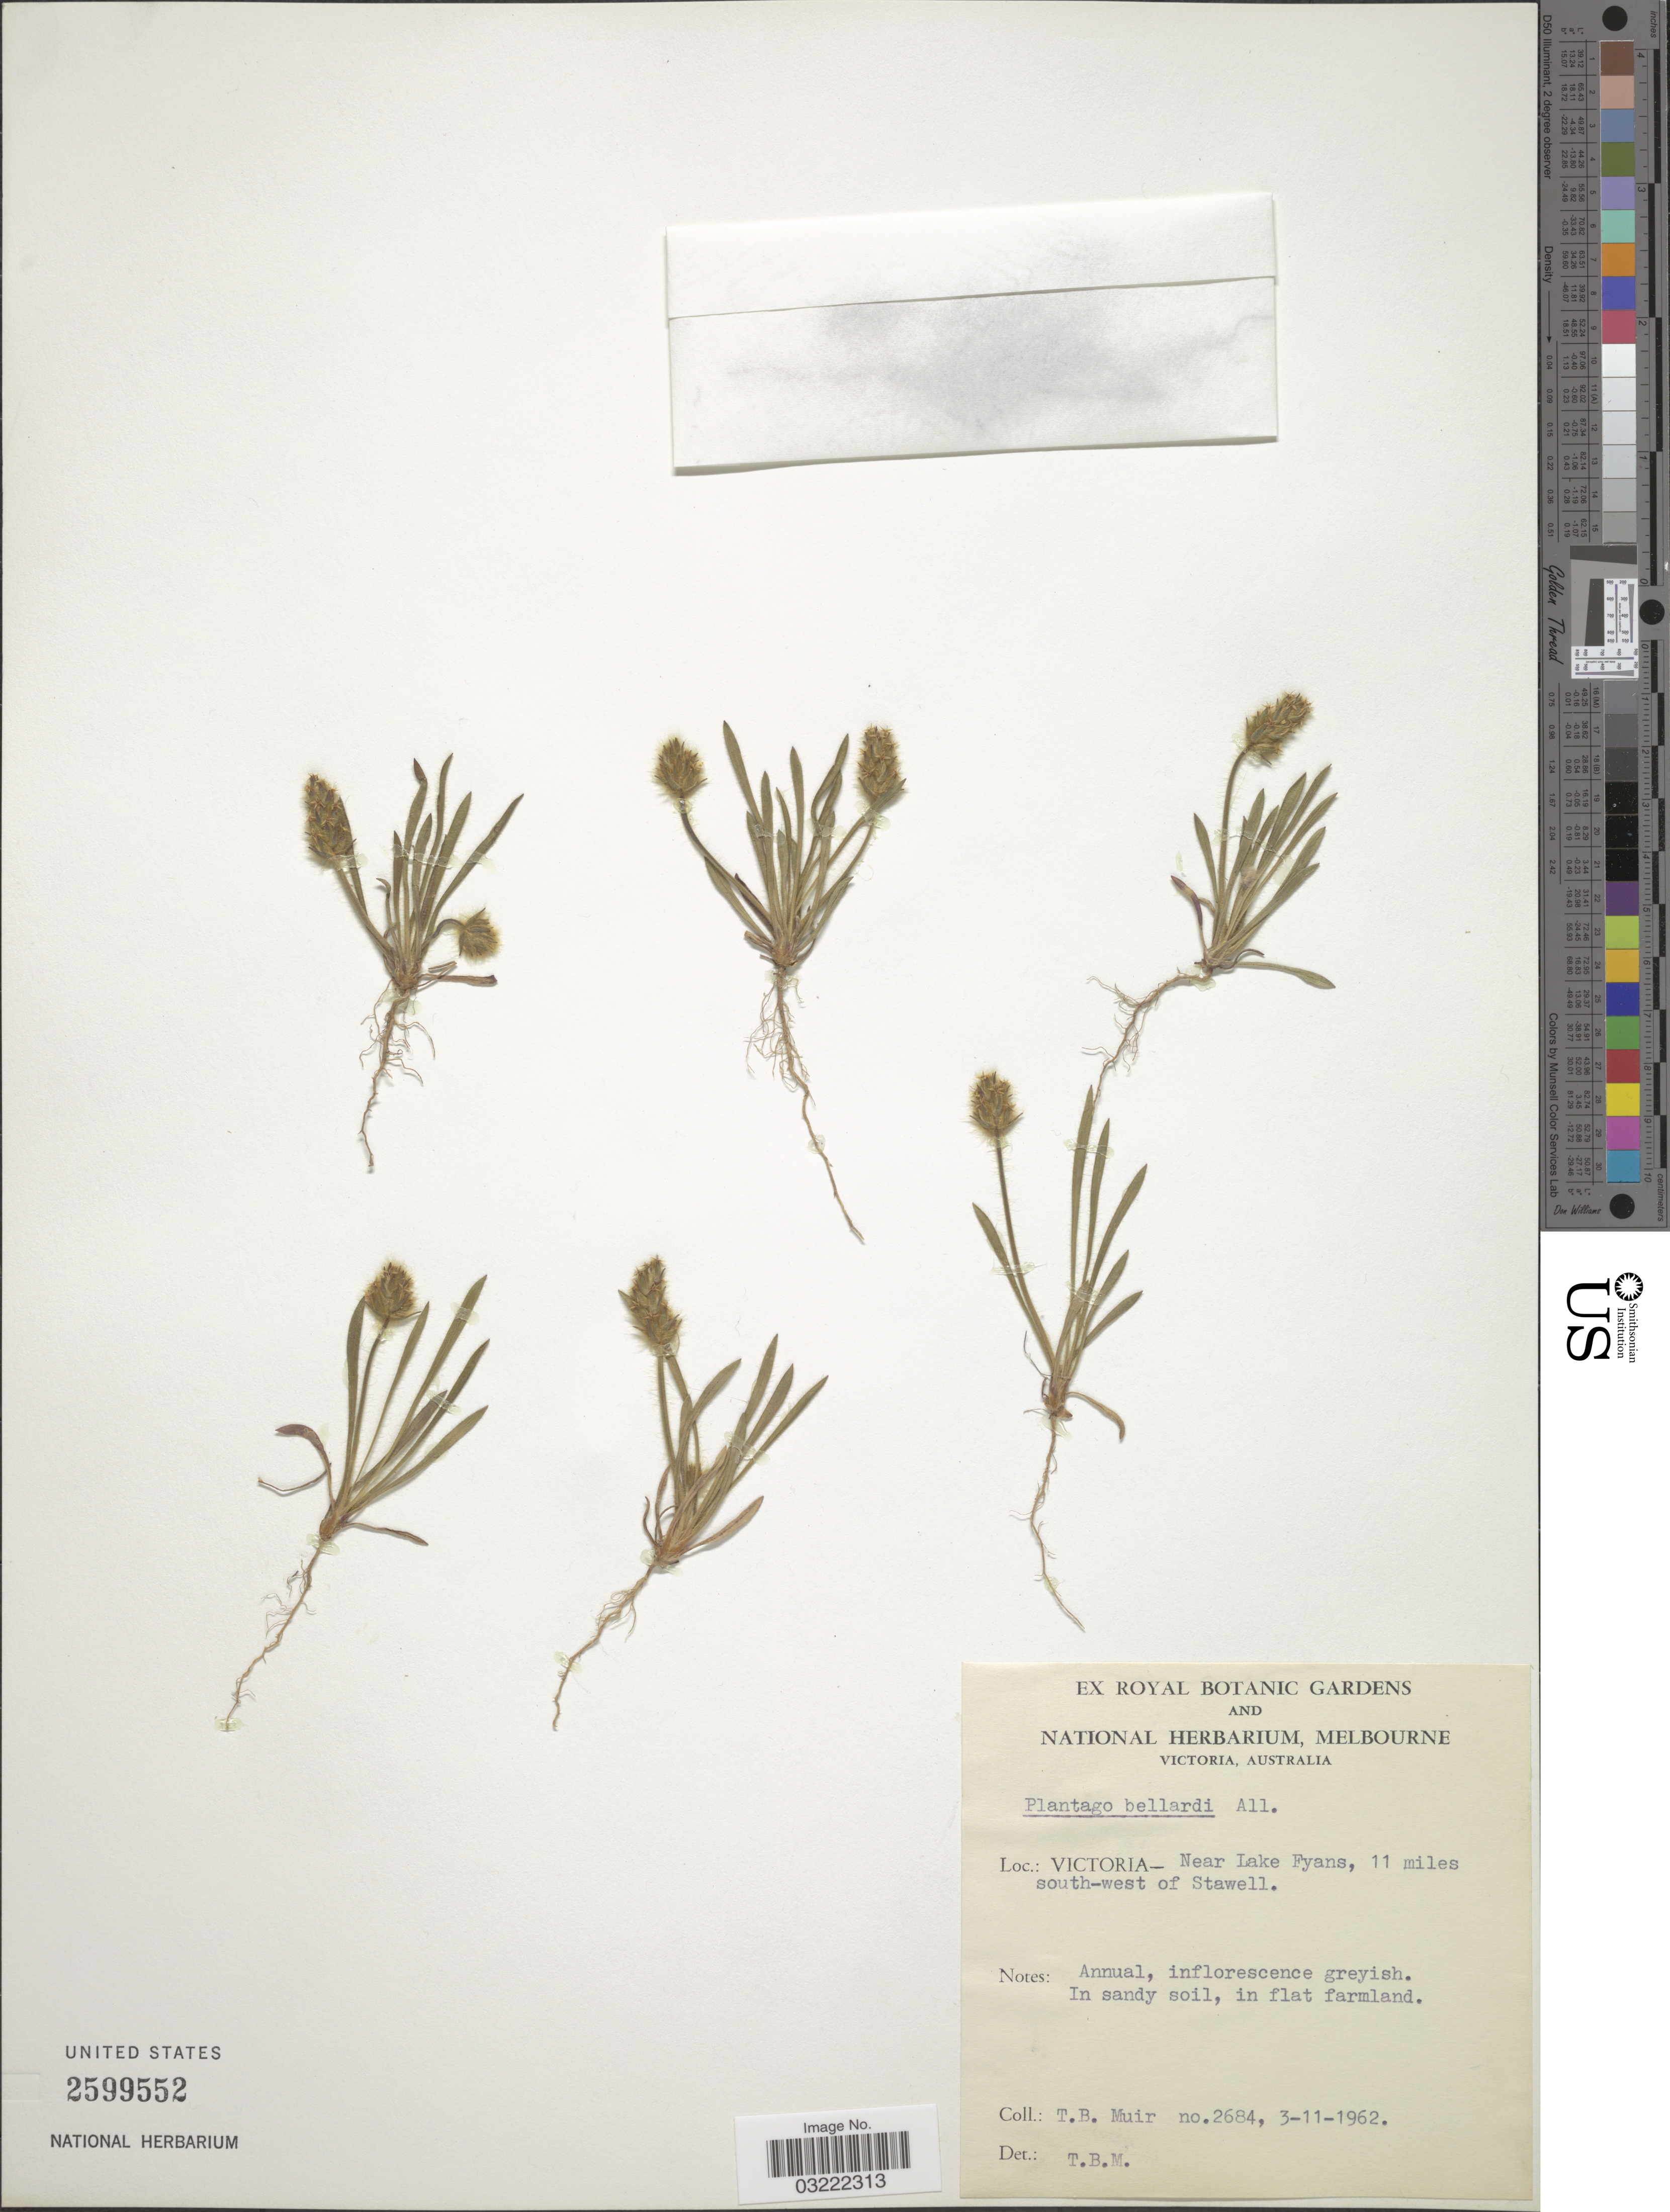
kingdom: Plantae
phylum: Tracheophyta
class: Magnoliopsida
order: Lamiales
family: Plantaginaceae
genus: Plantago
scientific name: Plantago bellardi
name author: All.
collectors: T. Muir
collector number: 2684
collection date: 1962-11-03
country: Australia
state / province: Victoria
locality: Victoria - Near Lake Fyans, 11 miles south-west of Stawell.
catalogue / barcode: US 2599552